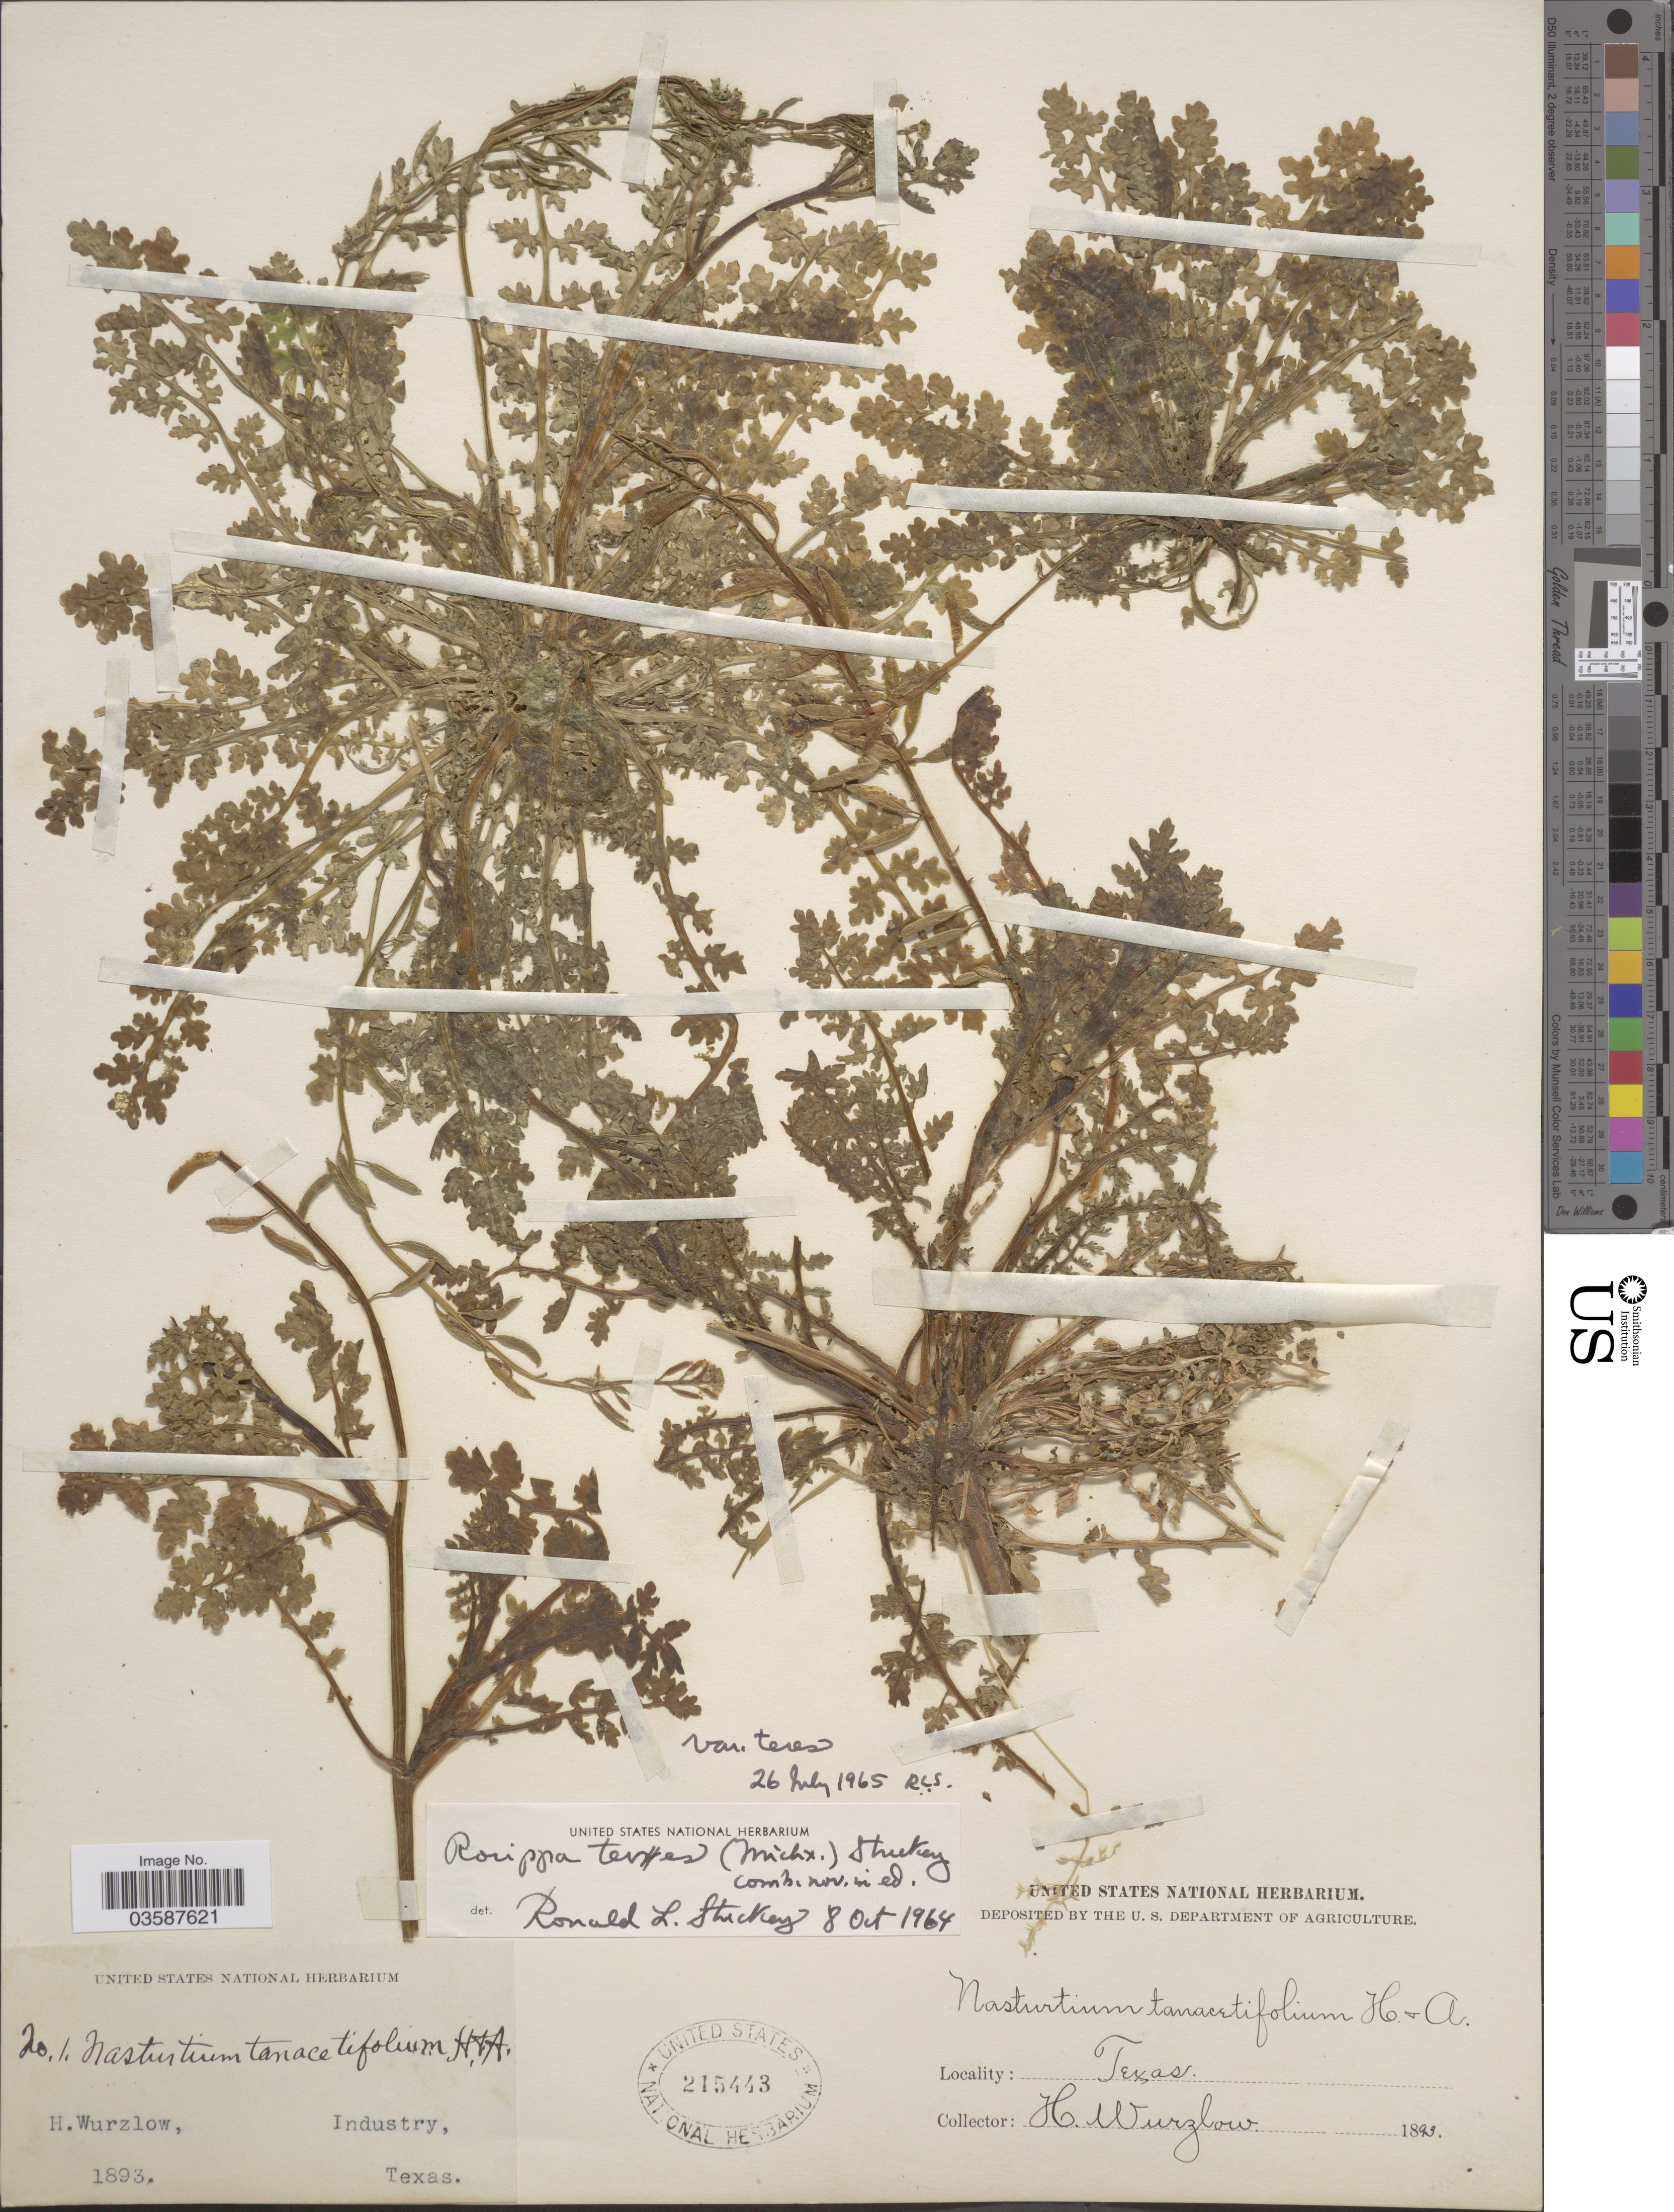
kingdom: Plantae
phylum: Tracheophyta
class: Magnoliopsida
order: Brassicales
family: Brassicaceae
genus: Rorippa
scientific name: Rorippa teres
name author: (Michx.) Stuckey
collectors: H. Wurzlow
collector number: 201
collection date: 1893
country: United States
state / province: Texas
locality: Industry.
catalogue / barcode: US 215443